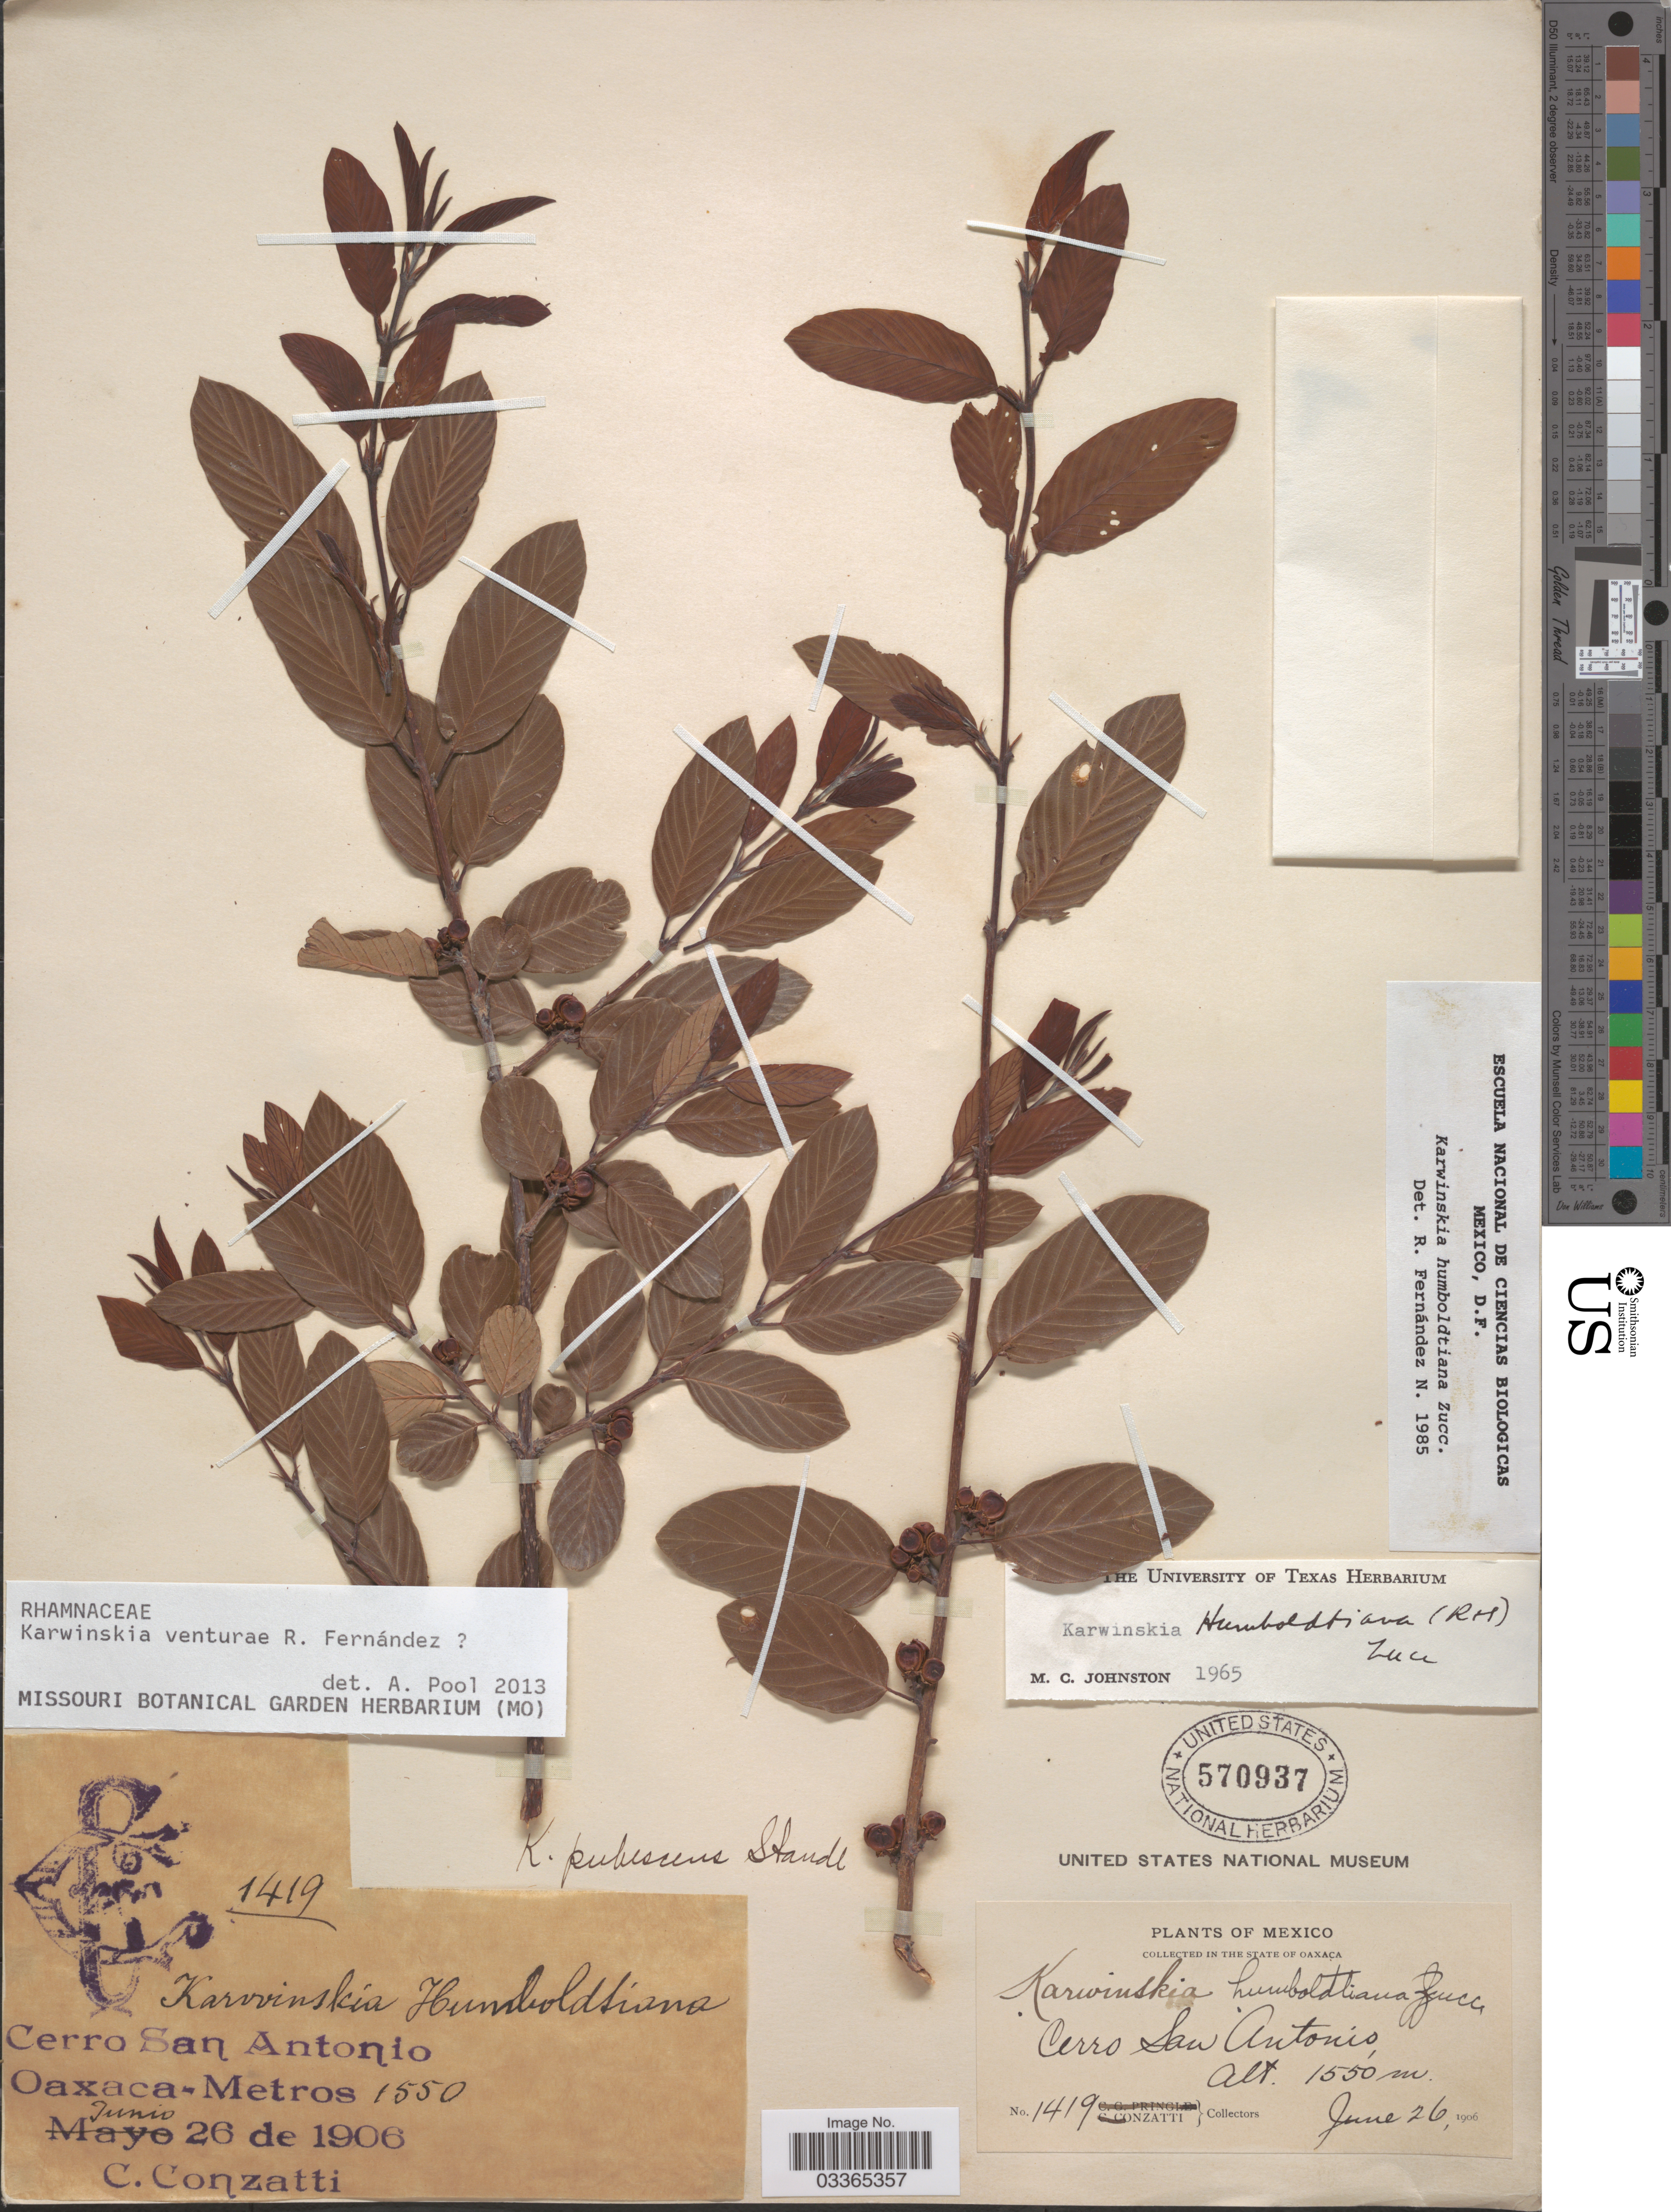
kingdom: Plantae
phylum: Tracheophyta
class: Magnoliopsida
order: Rosales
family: Rhamnaceae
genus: Karwinskia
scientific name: Karwinskia venturae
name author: Fernández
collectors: C. Conzatti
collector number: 1419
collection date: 1906-06-26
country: Mexico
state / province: Oaxaca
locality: Cerro San Antonio.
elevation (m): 1550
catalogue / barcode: US 570937